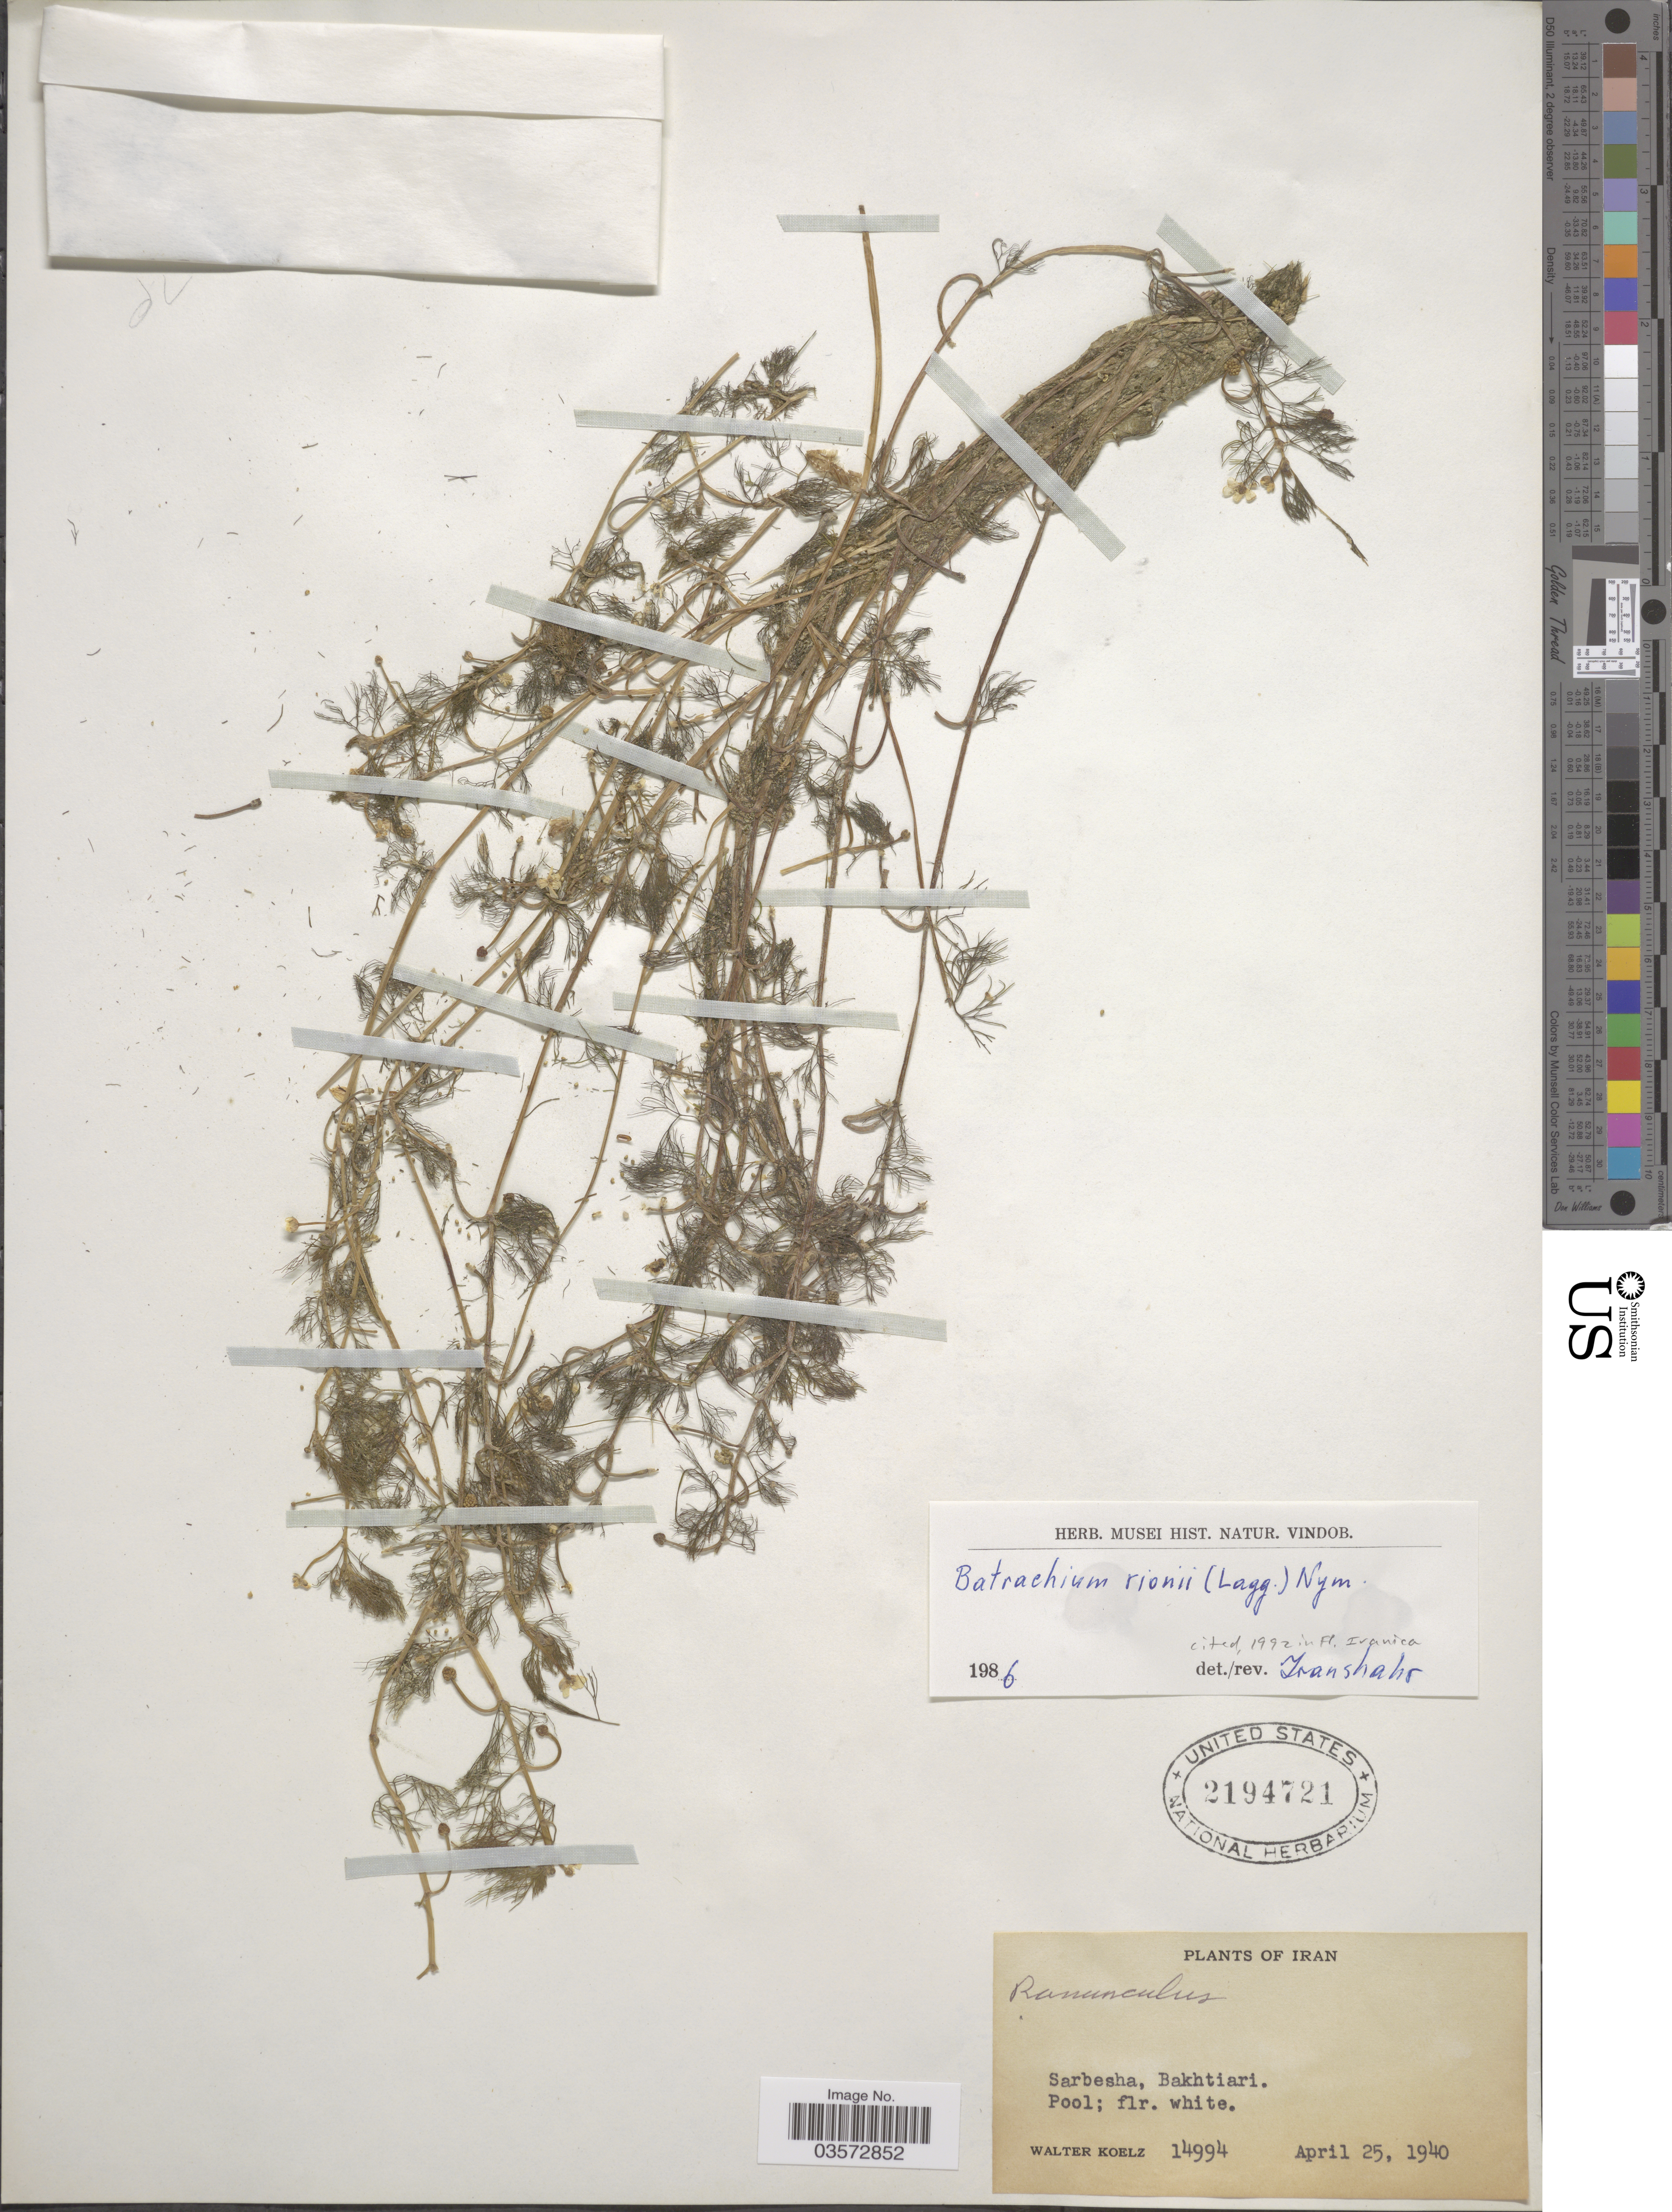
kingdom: Plantae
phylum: Tracheophyta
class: Magnoliopsida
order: Ranunculales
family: Ranunculaceae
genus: Ranunculus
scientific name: Ranunculus rionii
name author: Lagger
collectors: W. N. Koelz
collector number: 14994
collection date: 1940-04-25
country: Iran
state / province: Chahar Mahaal and Bakhtiari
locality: Sarbesha, Bakhtiari. Pool.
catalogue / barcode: US 2194721